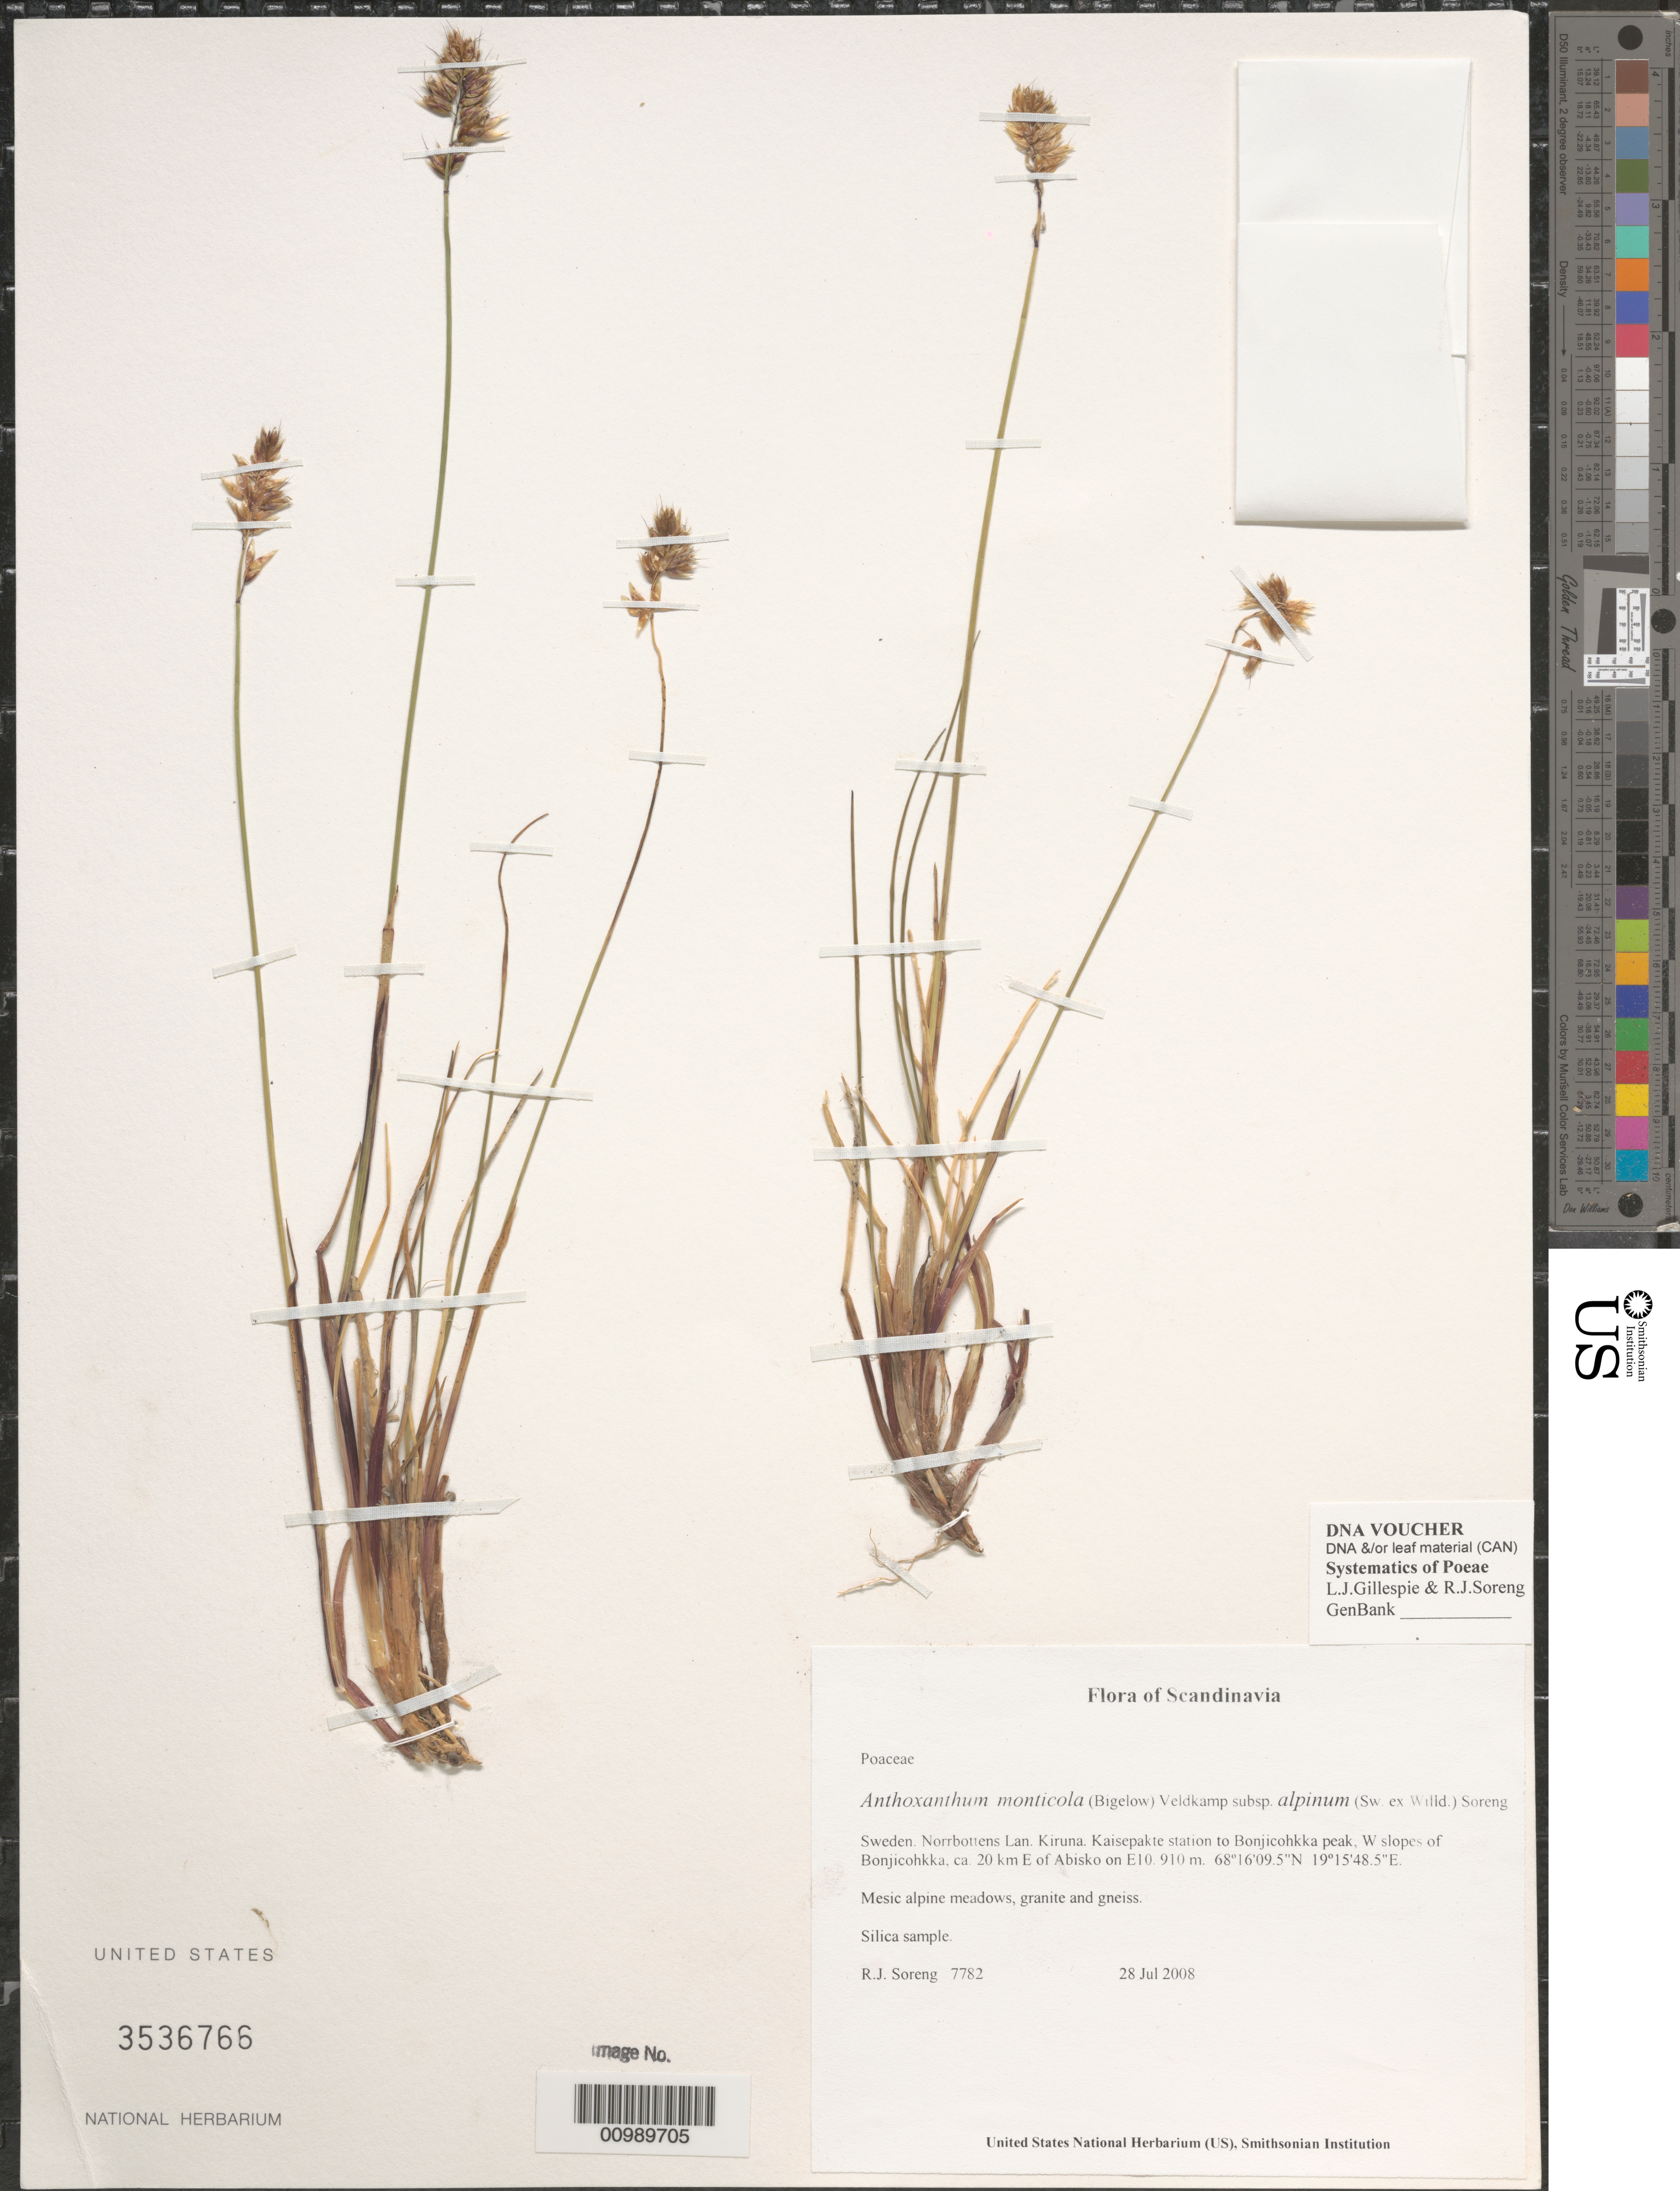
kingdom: Plantae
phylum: Tracheophyta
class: Liliopsida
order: Poales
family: Poaceae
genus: Anthoxanthum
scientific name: Anthoxanthum monticola subsp. alpinum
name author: (Sw. ex Willd.) Soreng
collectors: R. J. Soreng & N. L. Soreng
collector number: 7782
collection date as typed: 28 Jul 2008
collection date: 2008-07-28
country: Sweden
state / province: Norrbotten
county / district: Kiruna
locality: Kaisepakte station to Bonjicohkka peak, W slopes of Bonjicohkka, ca. 20 km E of Abisko on E10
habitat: Mesic alpine meadows, granite and gneiss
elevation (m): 910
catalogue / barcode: US 3536766